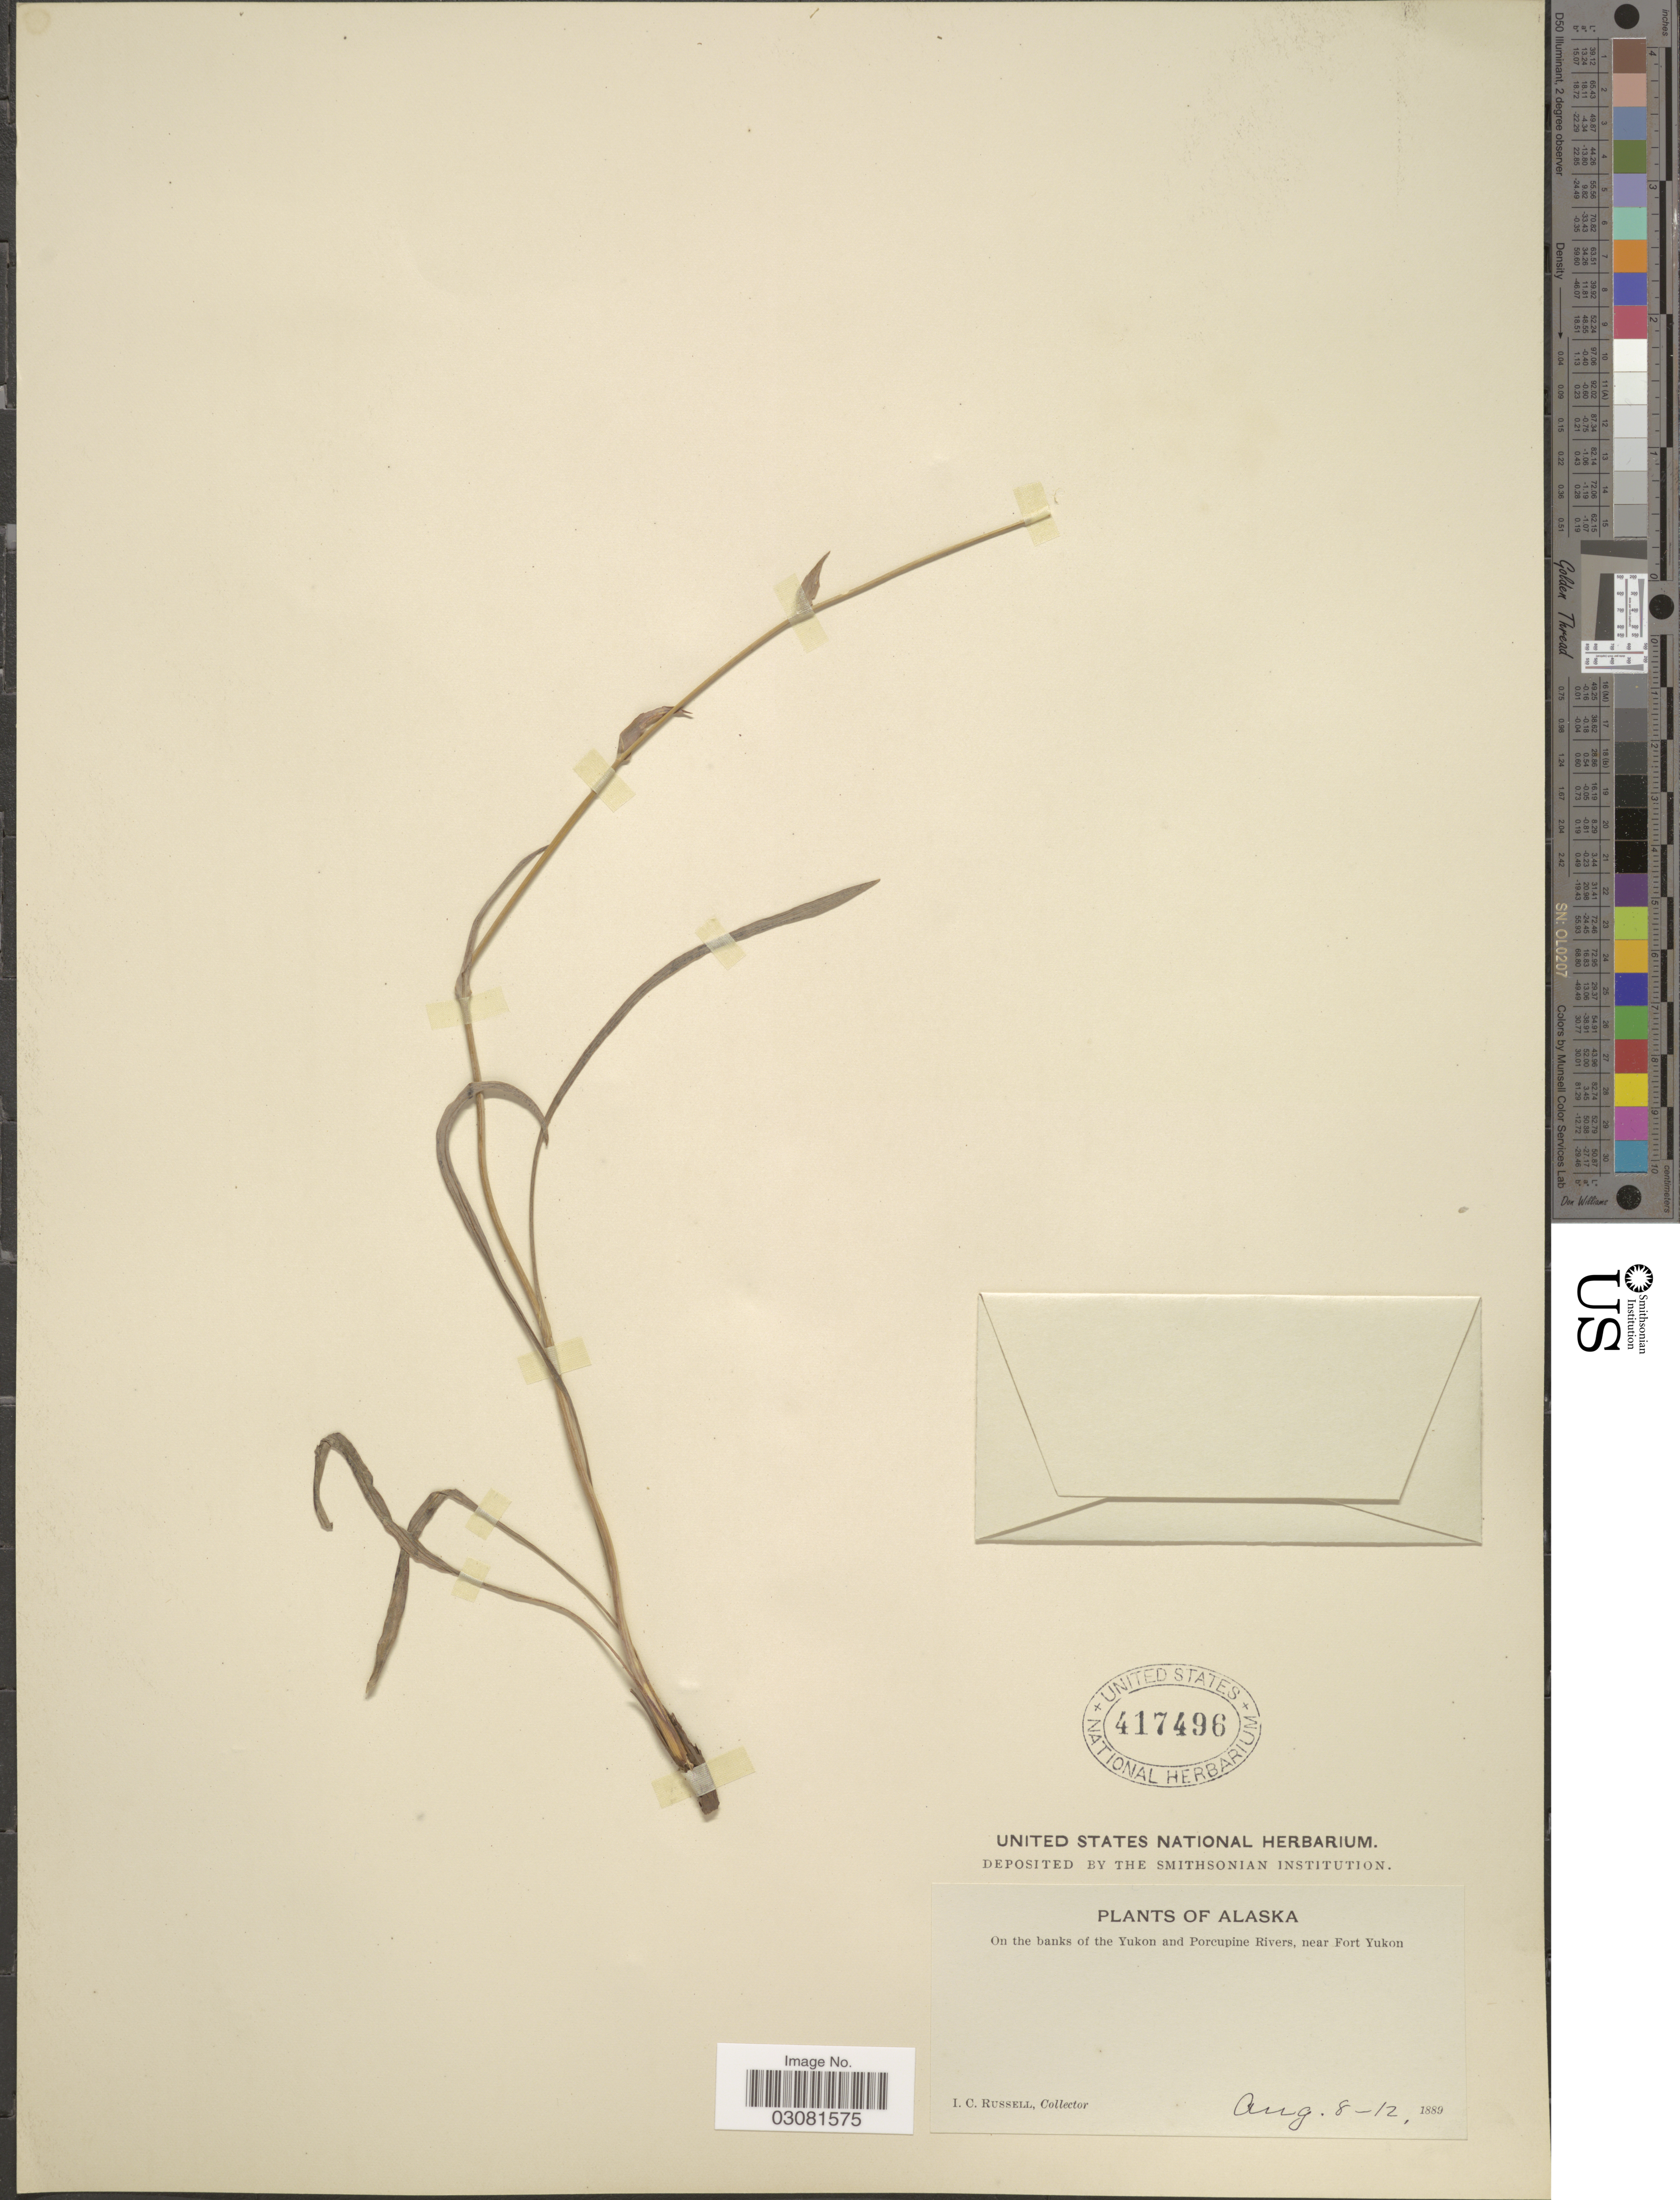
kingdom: Plantae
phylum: Tracheophyta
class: Magnoliopsida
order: Apiales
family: Apiaceae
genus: Bupleurum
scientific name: Bupleurum americanum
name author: J.M. Coult. & Rose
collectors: I. C. Russell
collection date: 1889-08-08/1889-08-12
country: United States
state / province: Alaska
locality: On the banks of the Yukon and Porcupine Rivers, near Fort Yukon.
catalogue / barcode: US 417496